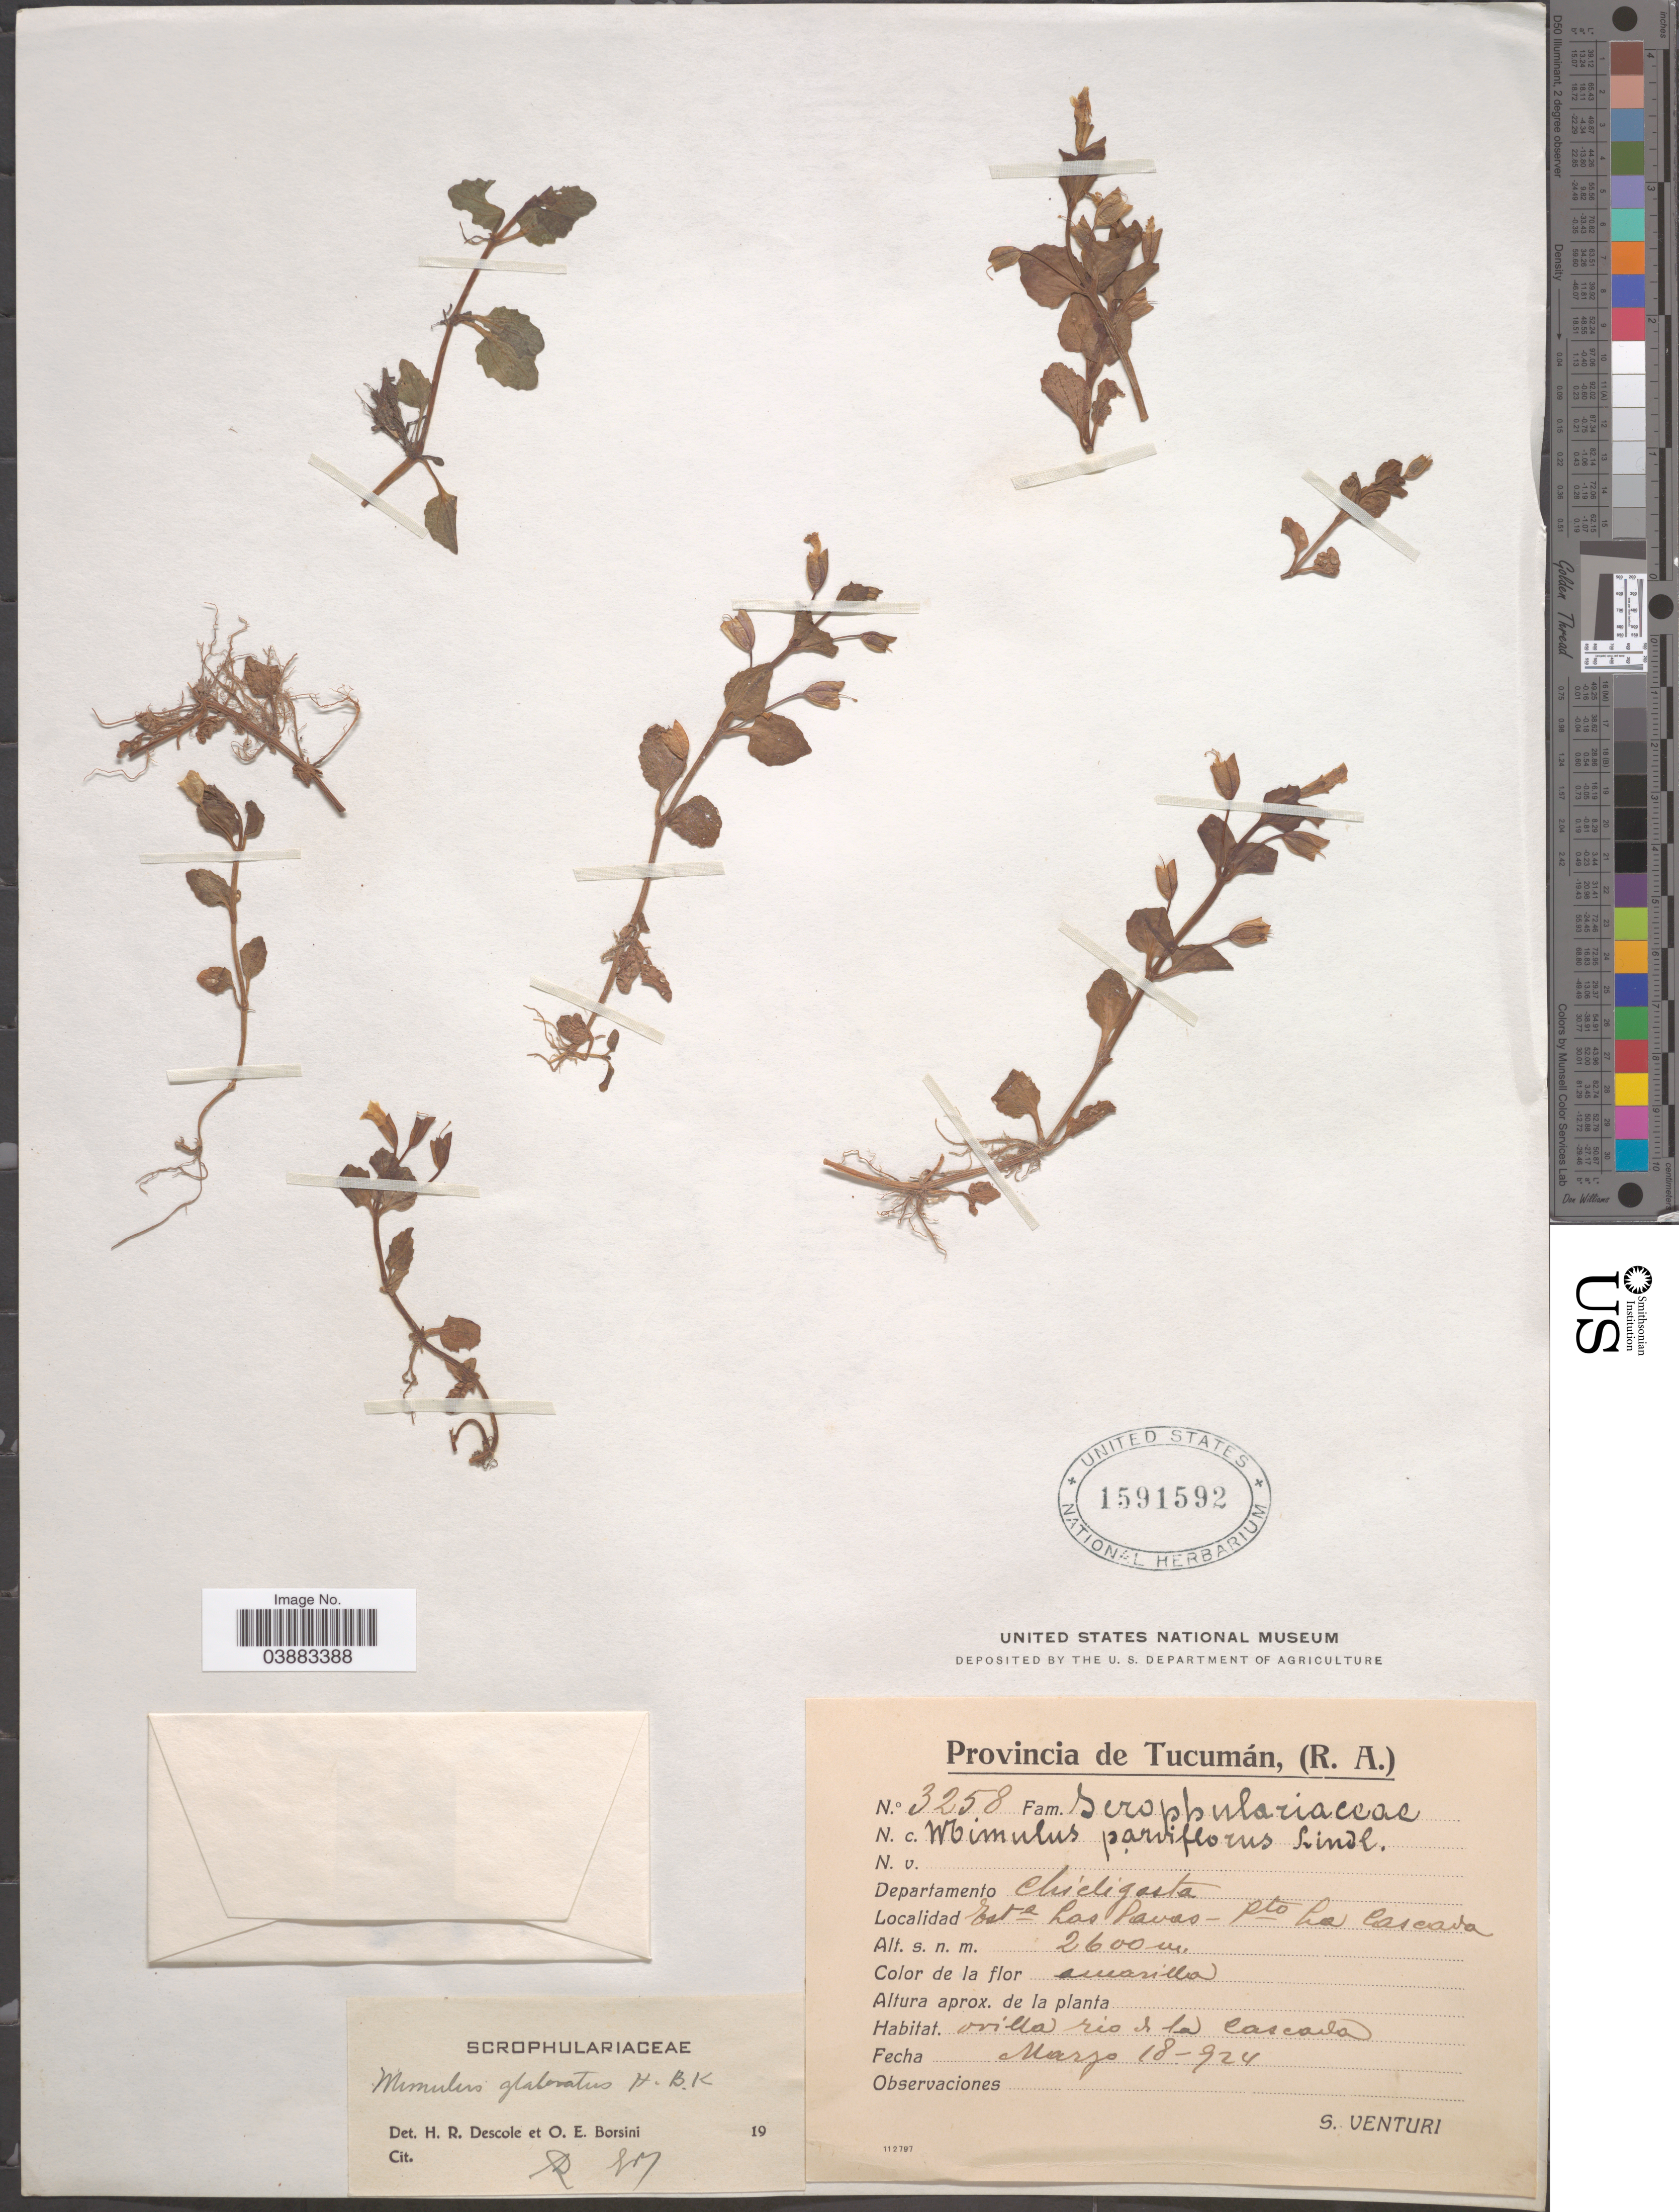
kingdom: Plantae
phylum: Tracheophyta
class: Magnoliopsida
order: Lamiales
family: Phrymaceae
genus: Mimulus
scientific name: Mimulus glabratus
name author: Kunth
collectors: S. Venturi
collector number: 3258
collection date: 1924-03-18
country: Argentina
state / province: Tucuman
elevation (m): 2600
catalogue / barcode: US 1591592